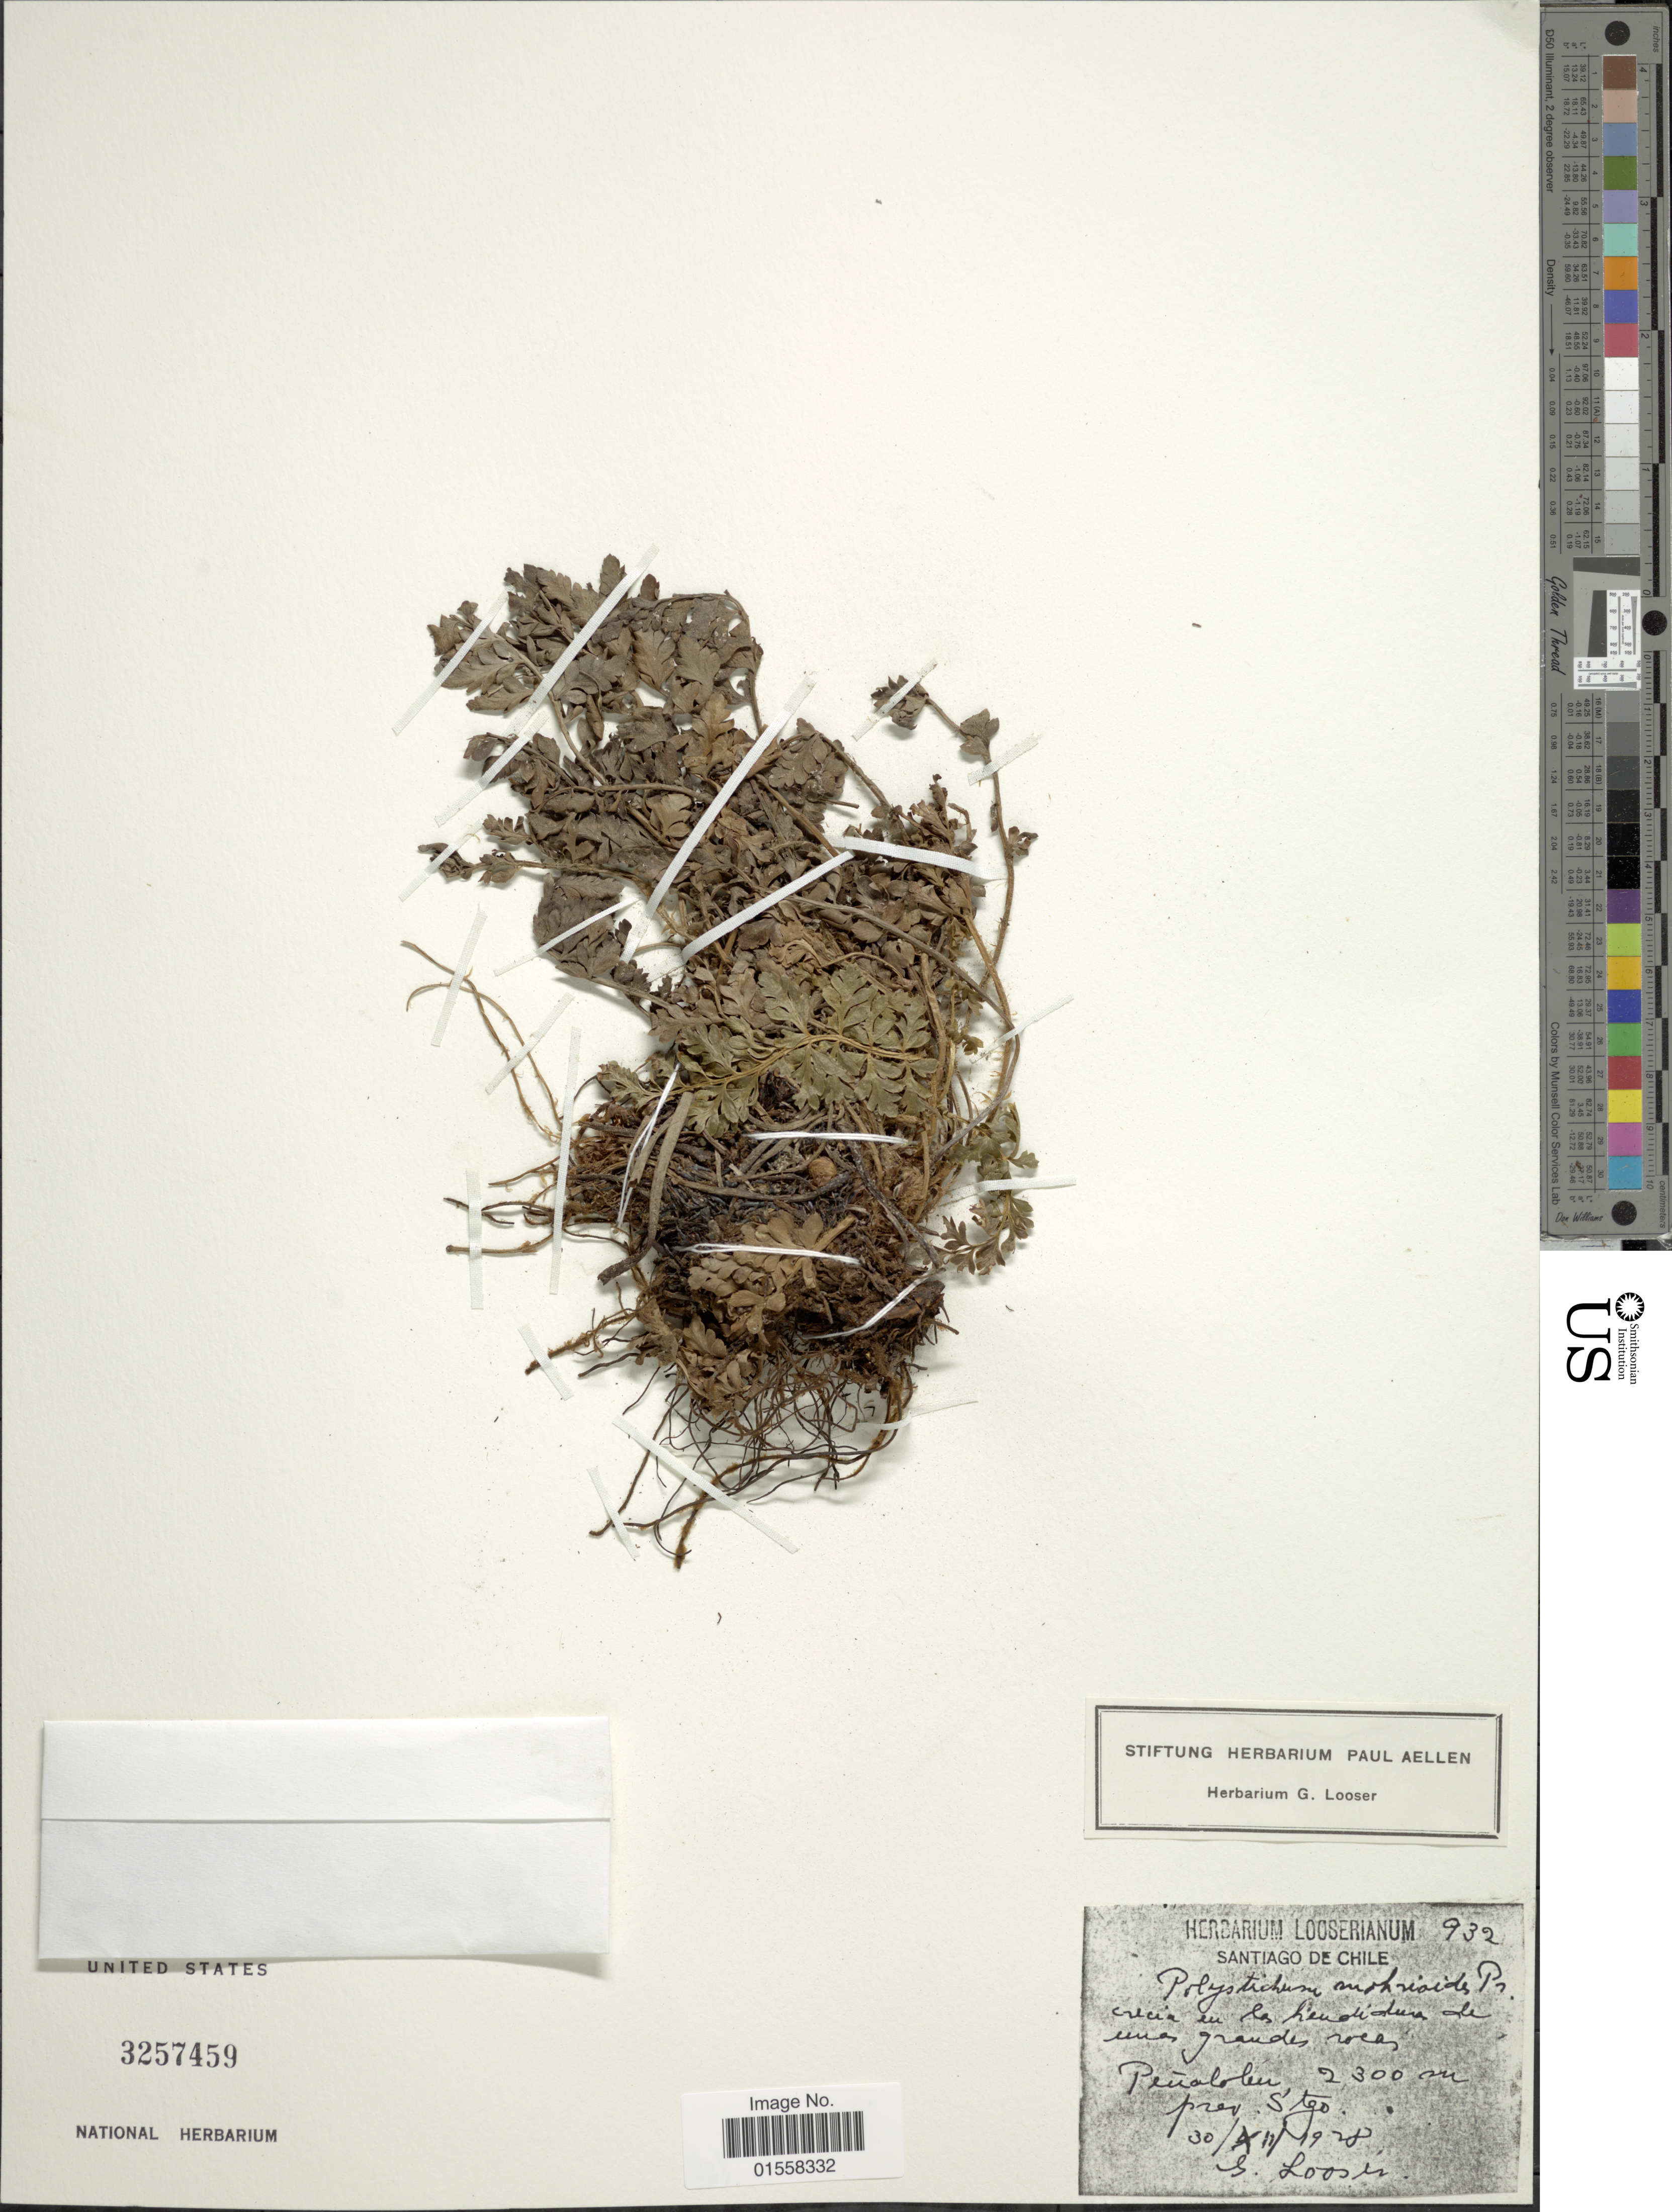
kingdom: Plantae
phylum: Tracheophyta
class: Polypodiopsida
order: Polypodiales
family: Dryopteridaceae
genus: Polystichum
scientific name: Polystichum mohrioides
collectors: G. Looser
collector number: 932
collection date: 1928-12-30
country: Chile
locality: Peñalolén, Prev. S'tgo.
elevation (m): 2300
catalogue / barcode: US 3257459